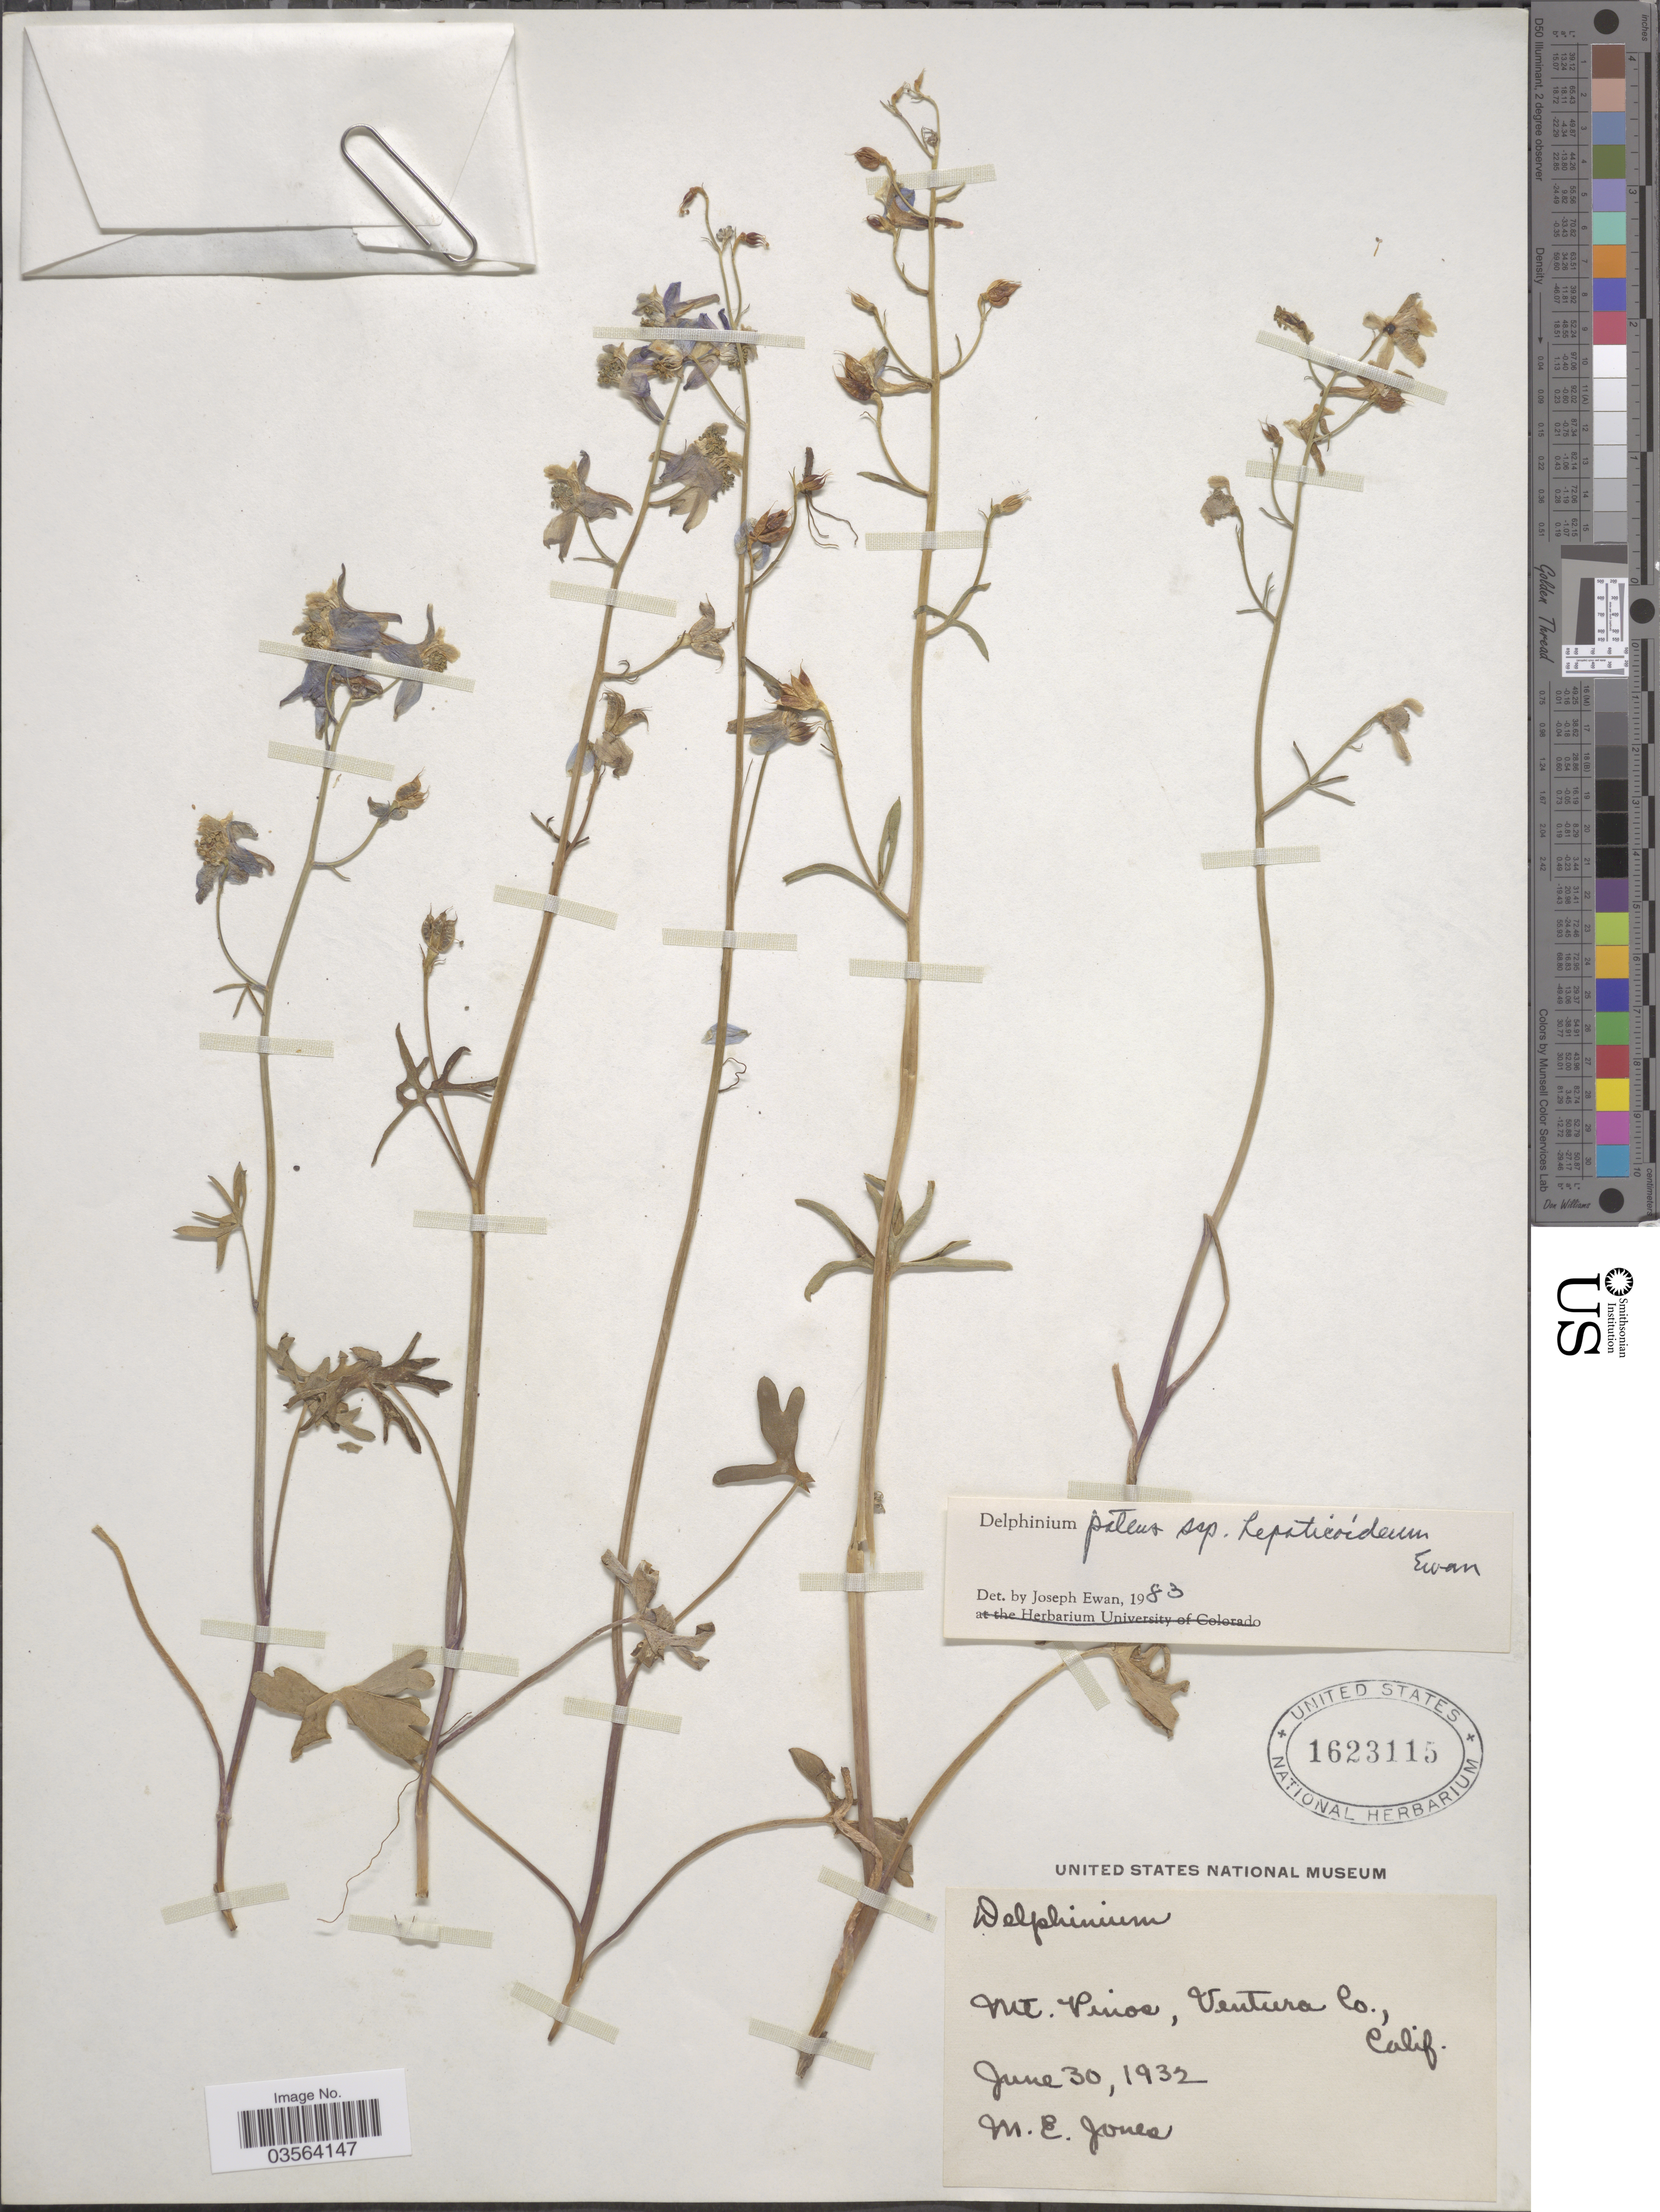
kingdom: Plantae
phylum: Tracheophyta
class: Magnoliopsida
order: Ranunculales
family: Ranunculaceae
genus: Delphinium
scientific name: Delphinium patens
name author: Benth.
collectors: M. E. Jones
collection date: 1932-06-30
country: United States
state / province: California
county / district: Ventura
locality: Mt. Pinos, Ventura Co.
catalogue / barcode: US 1623115